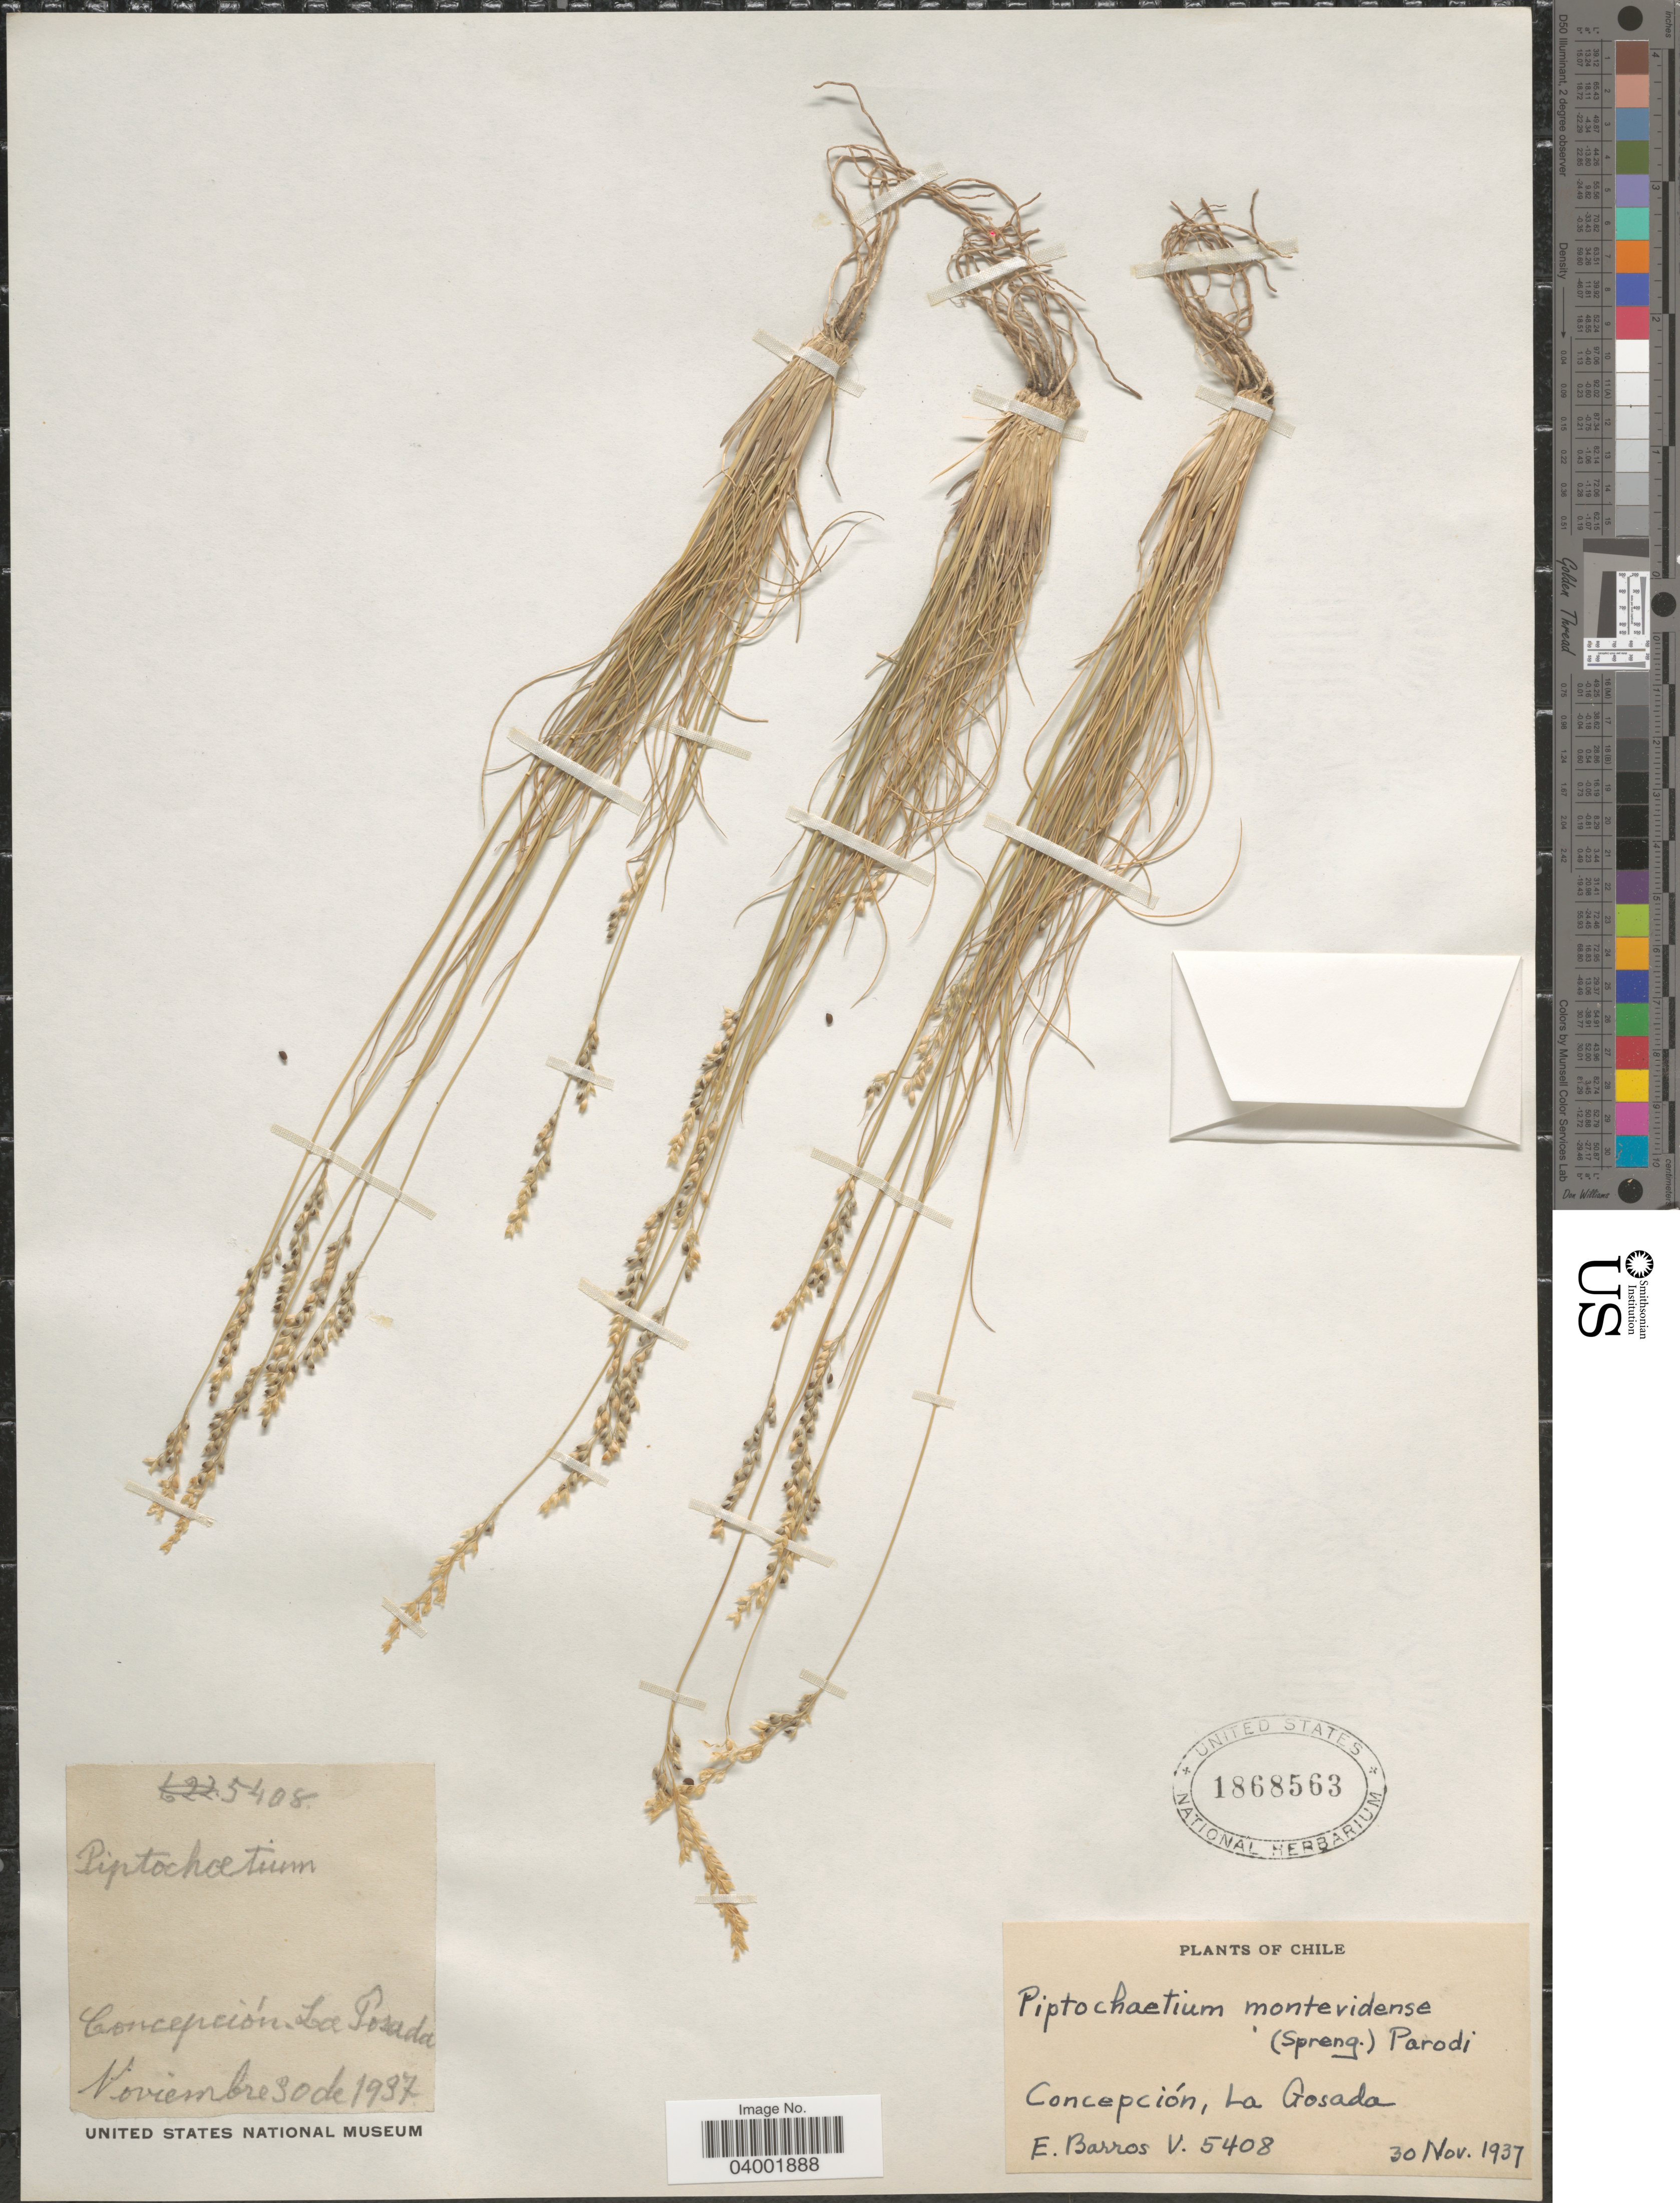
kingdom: Plantae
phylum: Tracheophyta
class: Liliopsida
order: Poales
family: Poaceae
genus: Piptochaetium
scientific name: Piptochaetium montevidense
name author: (Spreng.) Parodi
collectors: E. Barros V.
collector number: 5408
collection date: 1937-11-30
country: Chile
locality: Concepción, La Gosada.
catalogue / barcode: US 1868563